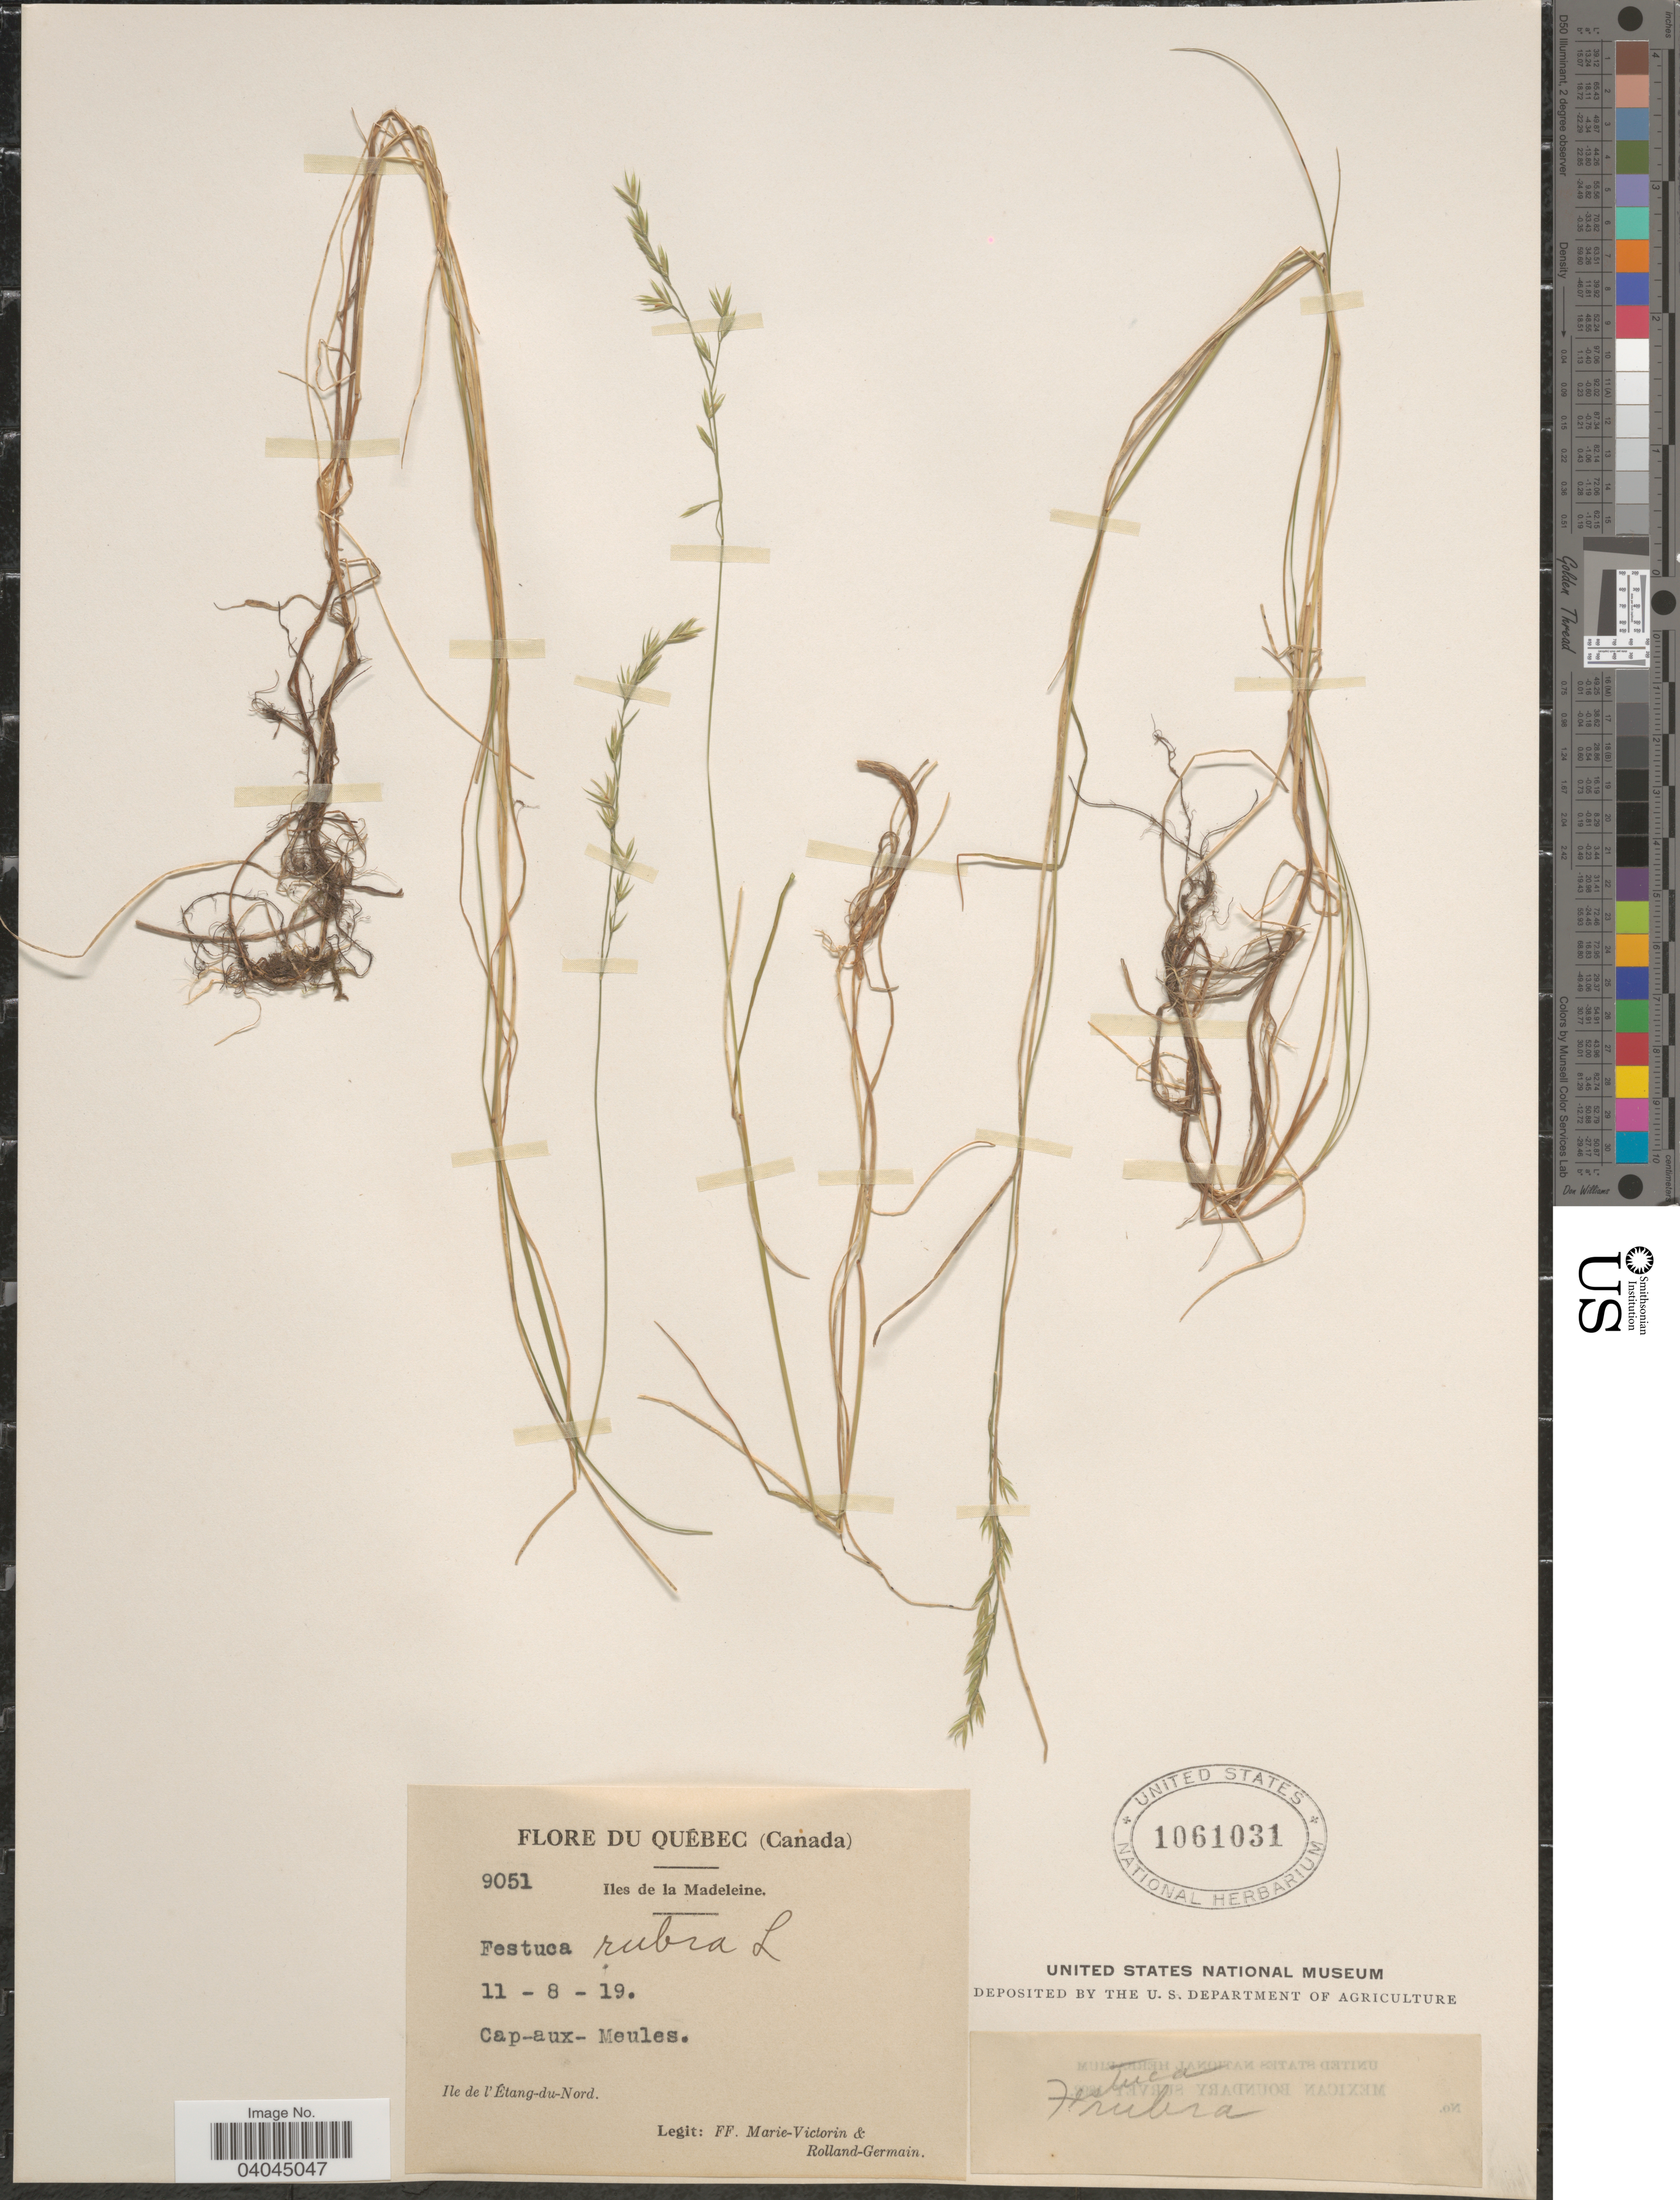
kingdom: Plantae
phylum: Tracheophyta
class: Liliopsida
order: Poales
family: Poaceae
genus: Festuca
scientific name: Festuca rubra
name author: L.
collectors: F. Marie-Victorin & Rolland-Germain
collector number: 9051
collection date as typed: Transcribed d/m/y: 11/8/19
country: Canada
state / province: Quebec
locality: Iles de la Madeleine. Cap-aux-Meules. Ile de l'Étang-du-Nord.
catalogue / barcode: US 1061031